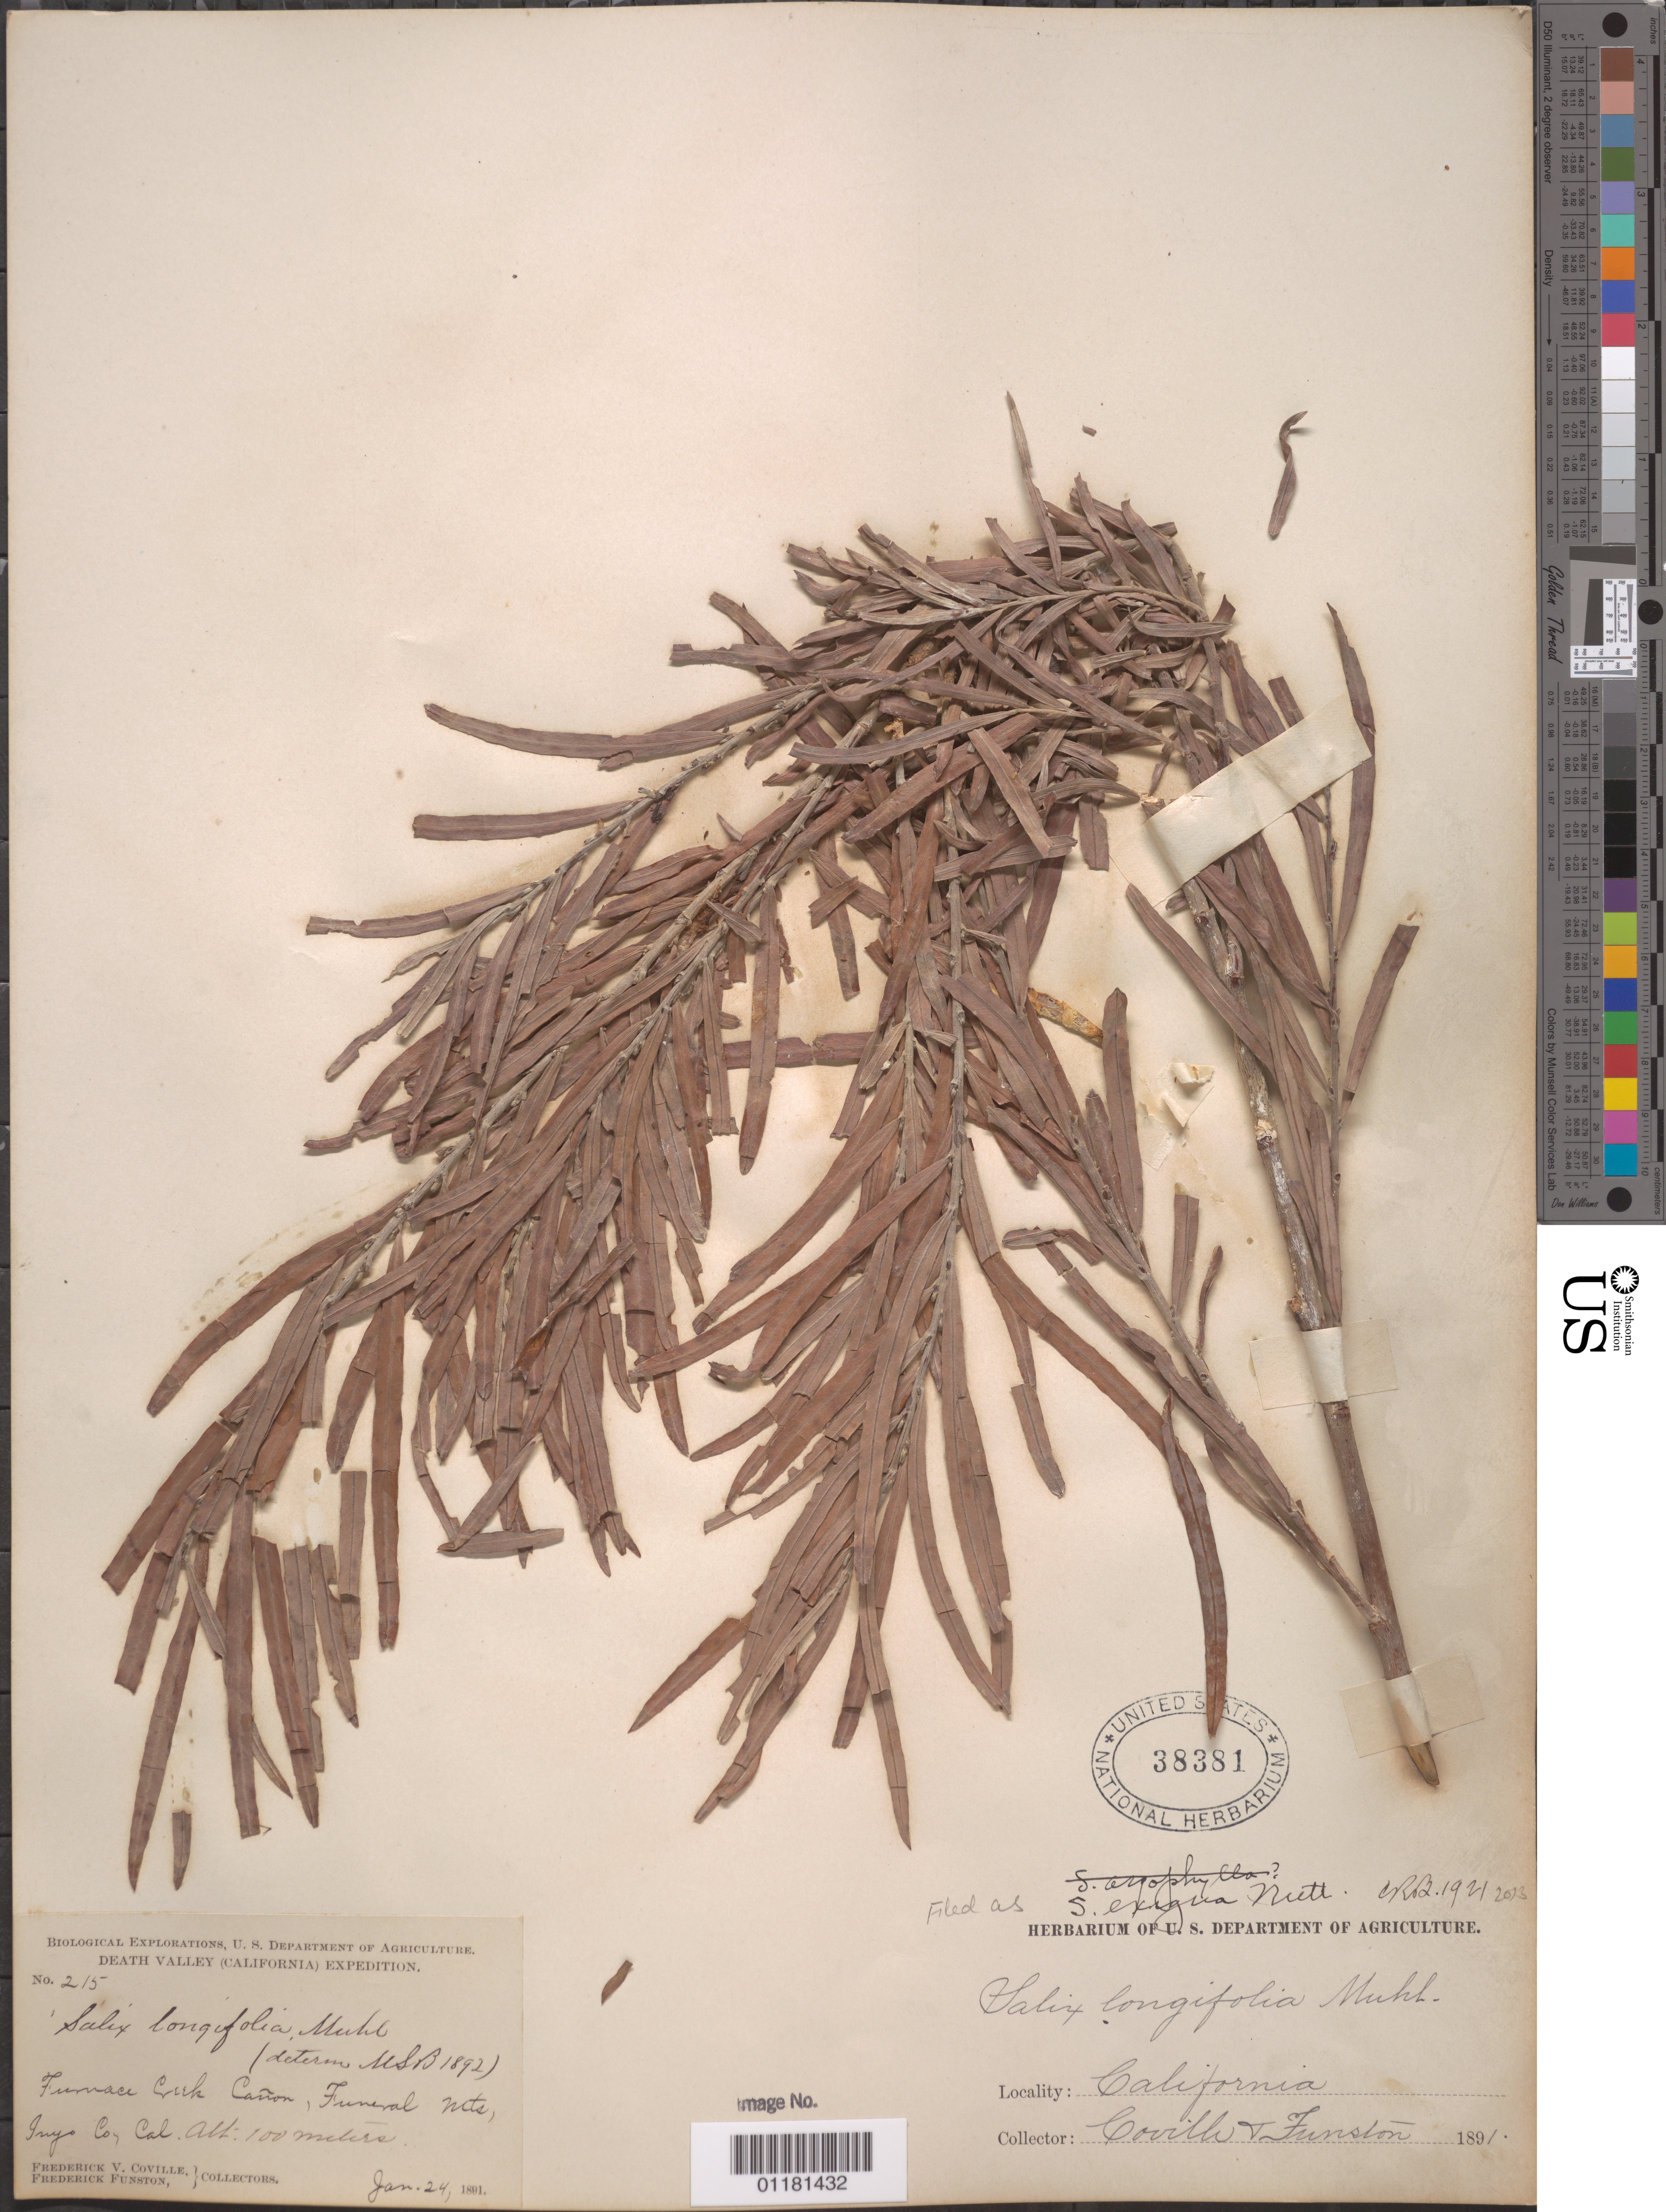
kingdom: Plantae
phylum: Tracheophyta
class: Magnoliopsida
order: Malpighiales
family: Salicaceae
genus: Salix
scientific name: Salix exigua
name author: Nutt.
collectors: F. V. Coville & F. Funston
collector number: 215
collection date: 1891-01-24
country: United States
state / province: California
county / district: Inyo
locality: Furnace Creek Canyon, Funeral Mountains.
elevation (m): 100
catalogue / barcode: US 38381